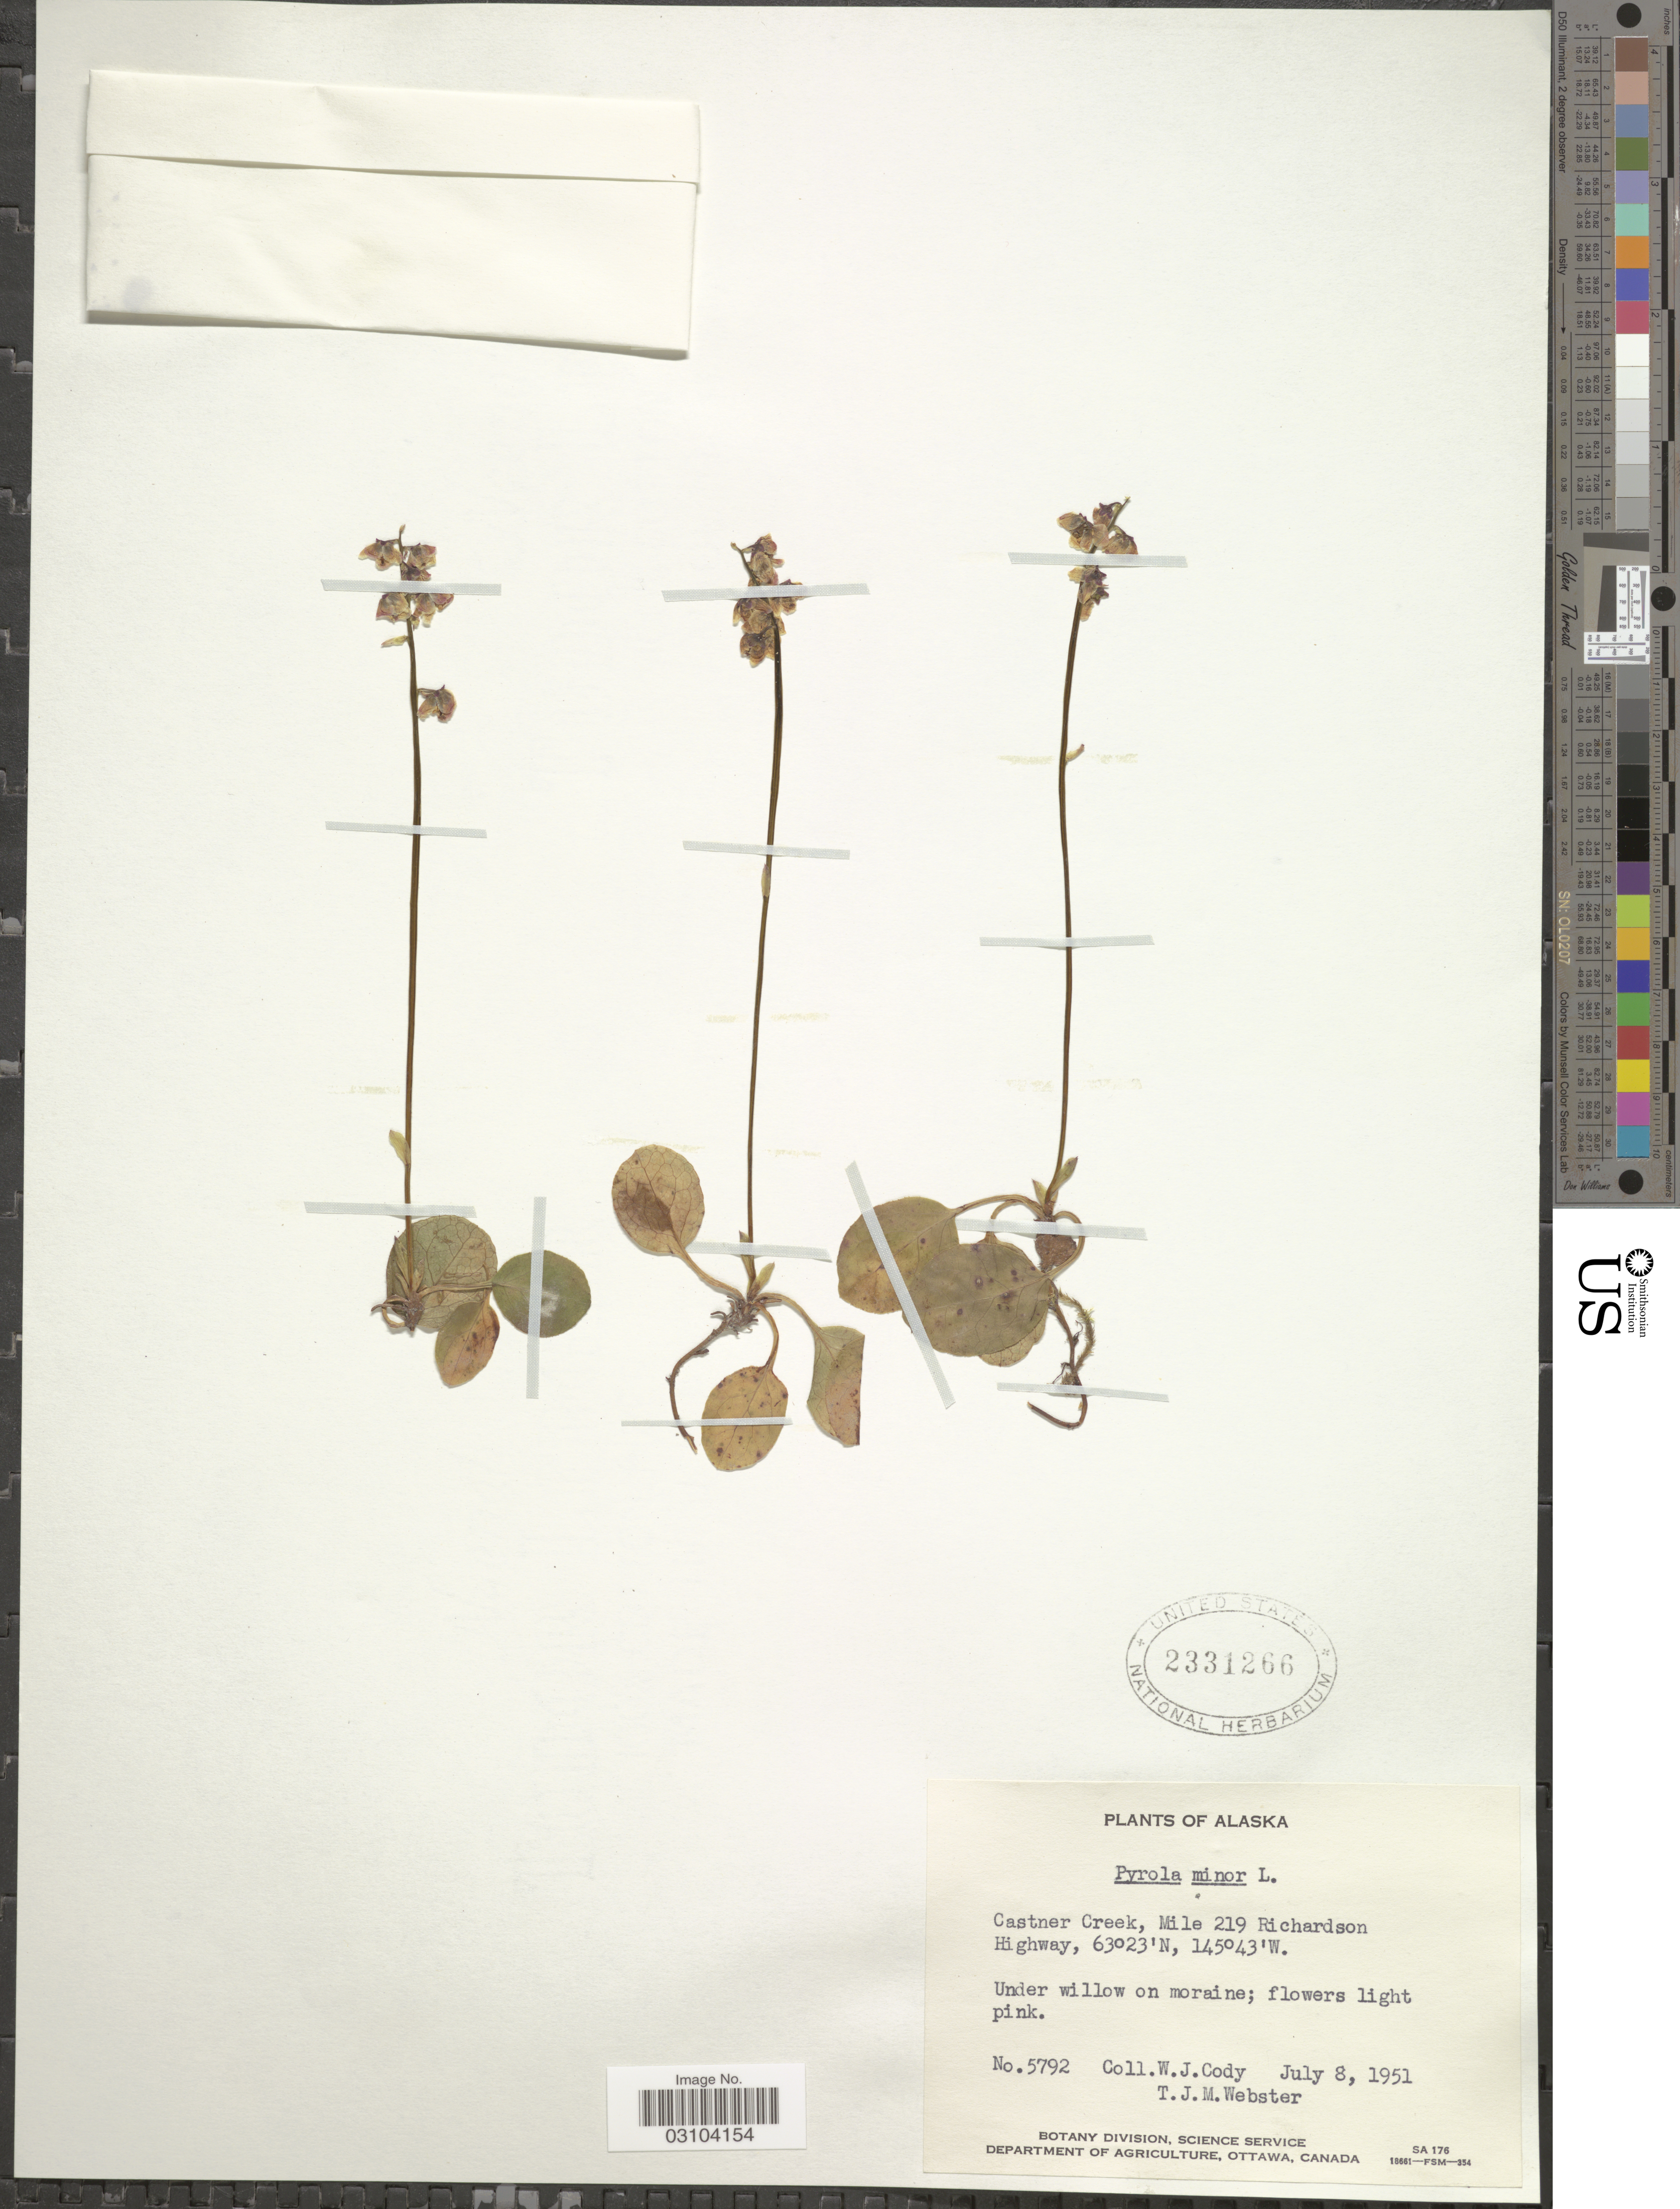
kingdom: Plantae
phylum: Tracheophyta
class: Magnoliopsida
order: Ericales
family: Ericaceae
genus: Pyrola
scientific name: Pyrola minor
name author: L.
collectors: W. Cody & T. J. Webster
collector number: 5792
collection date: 1951-07-08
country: United States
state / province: Alaska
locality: Castner Creek, Mile 219 Richardson Highway.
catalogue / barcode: US 2331266